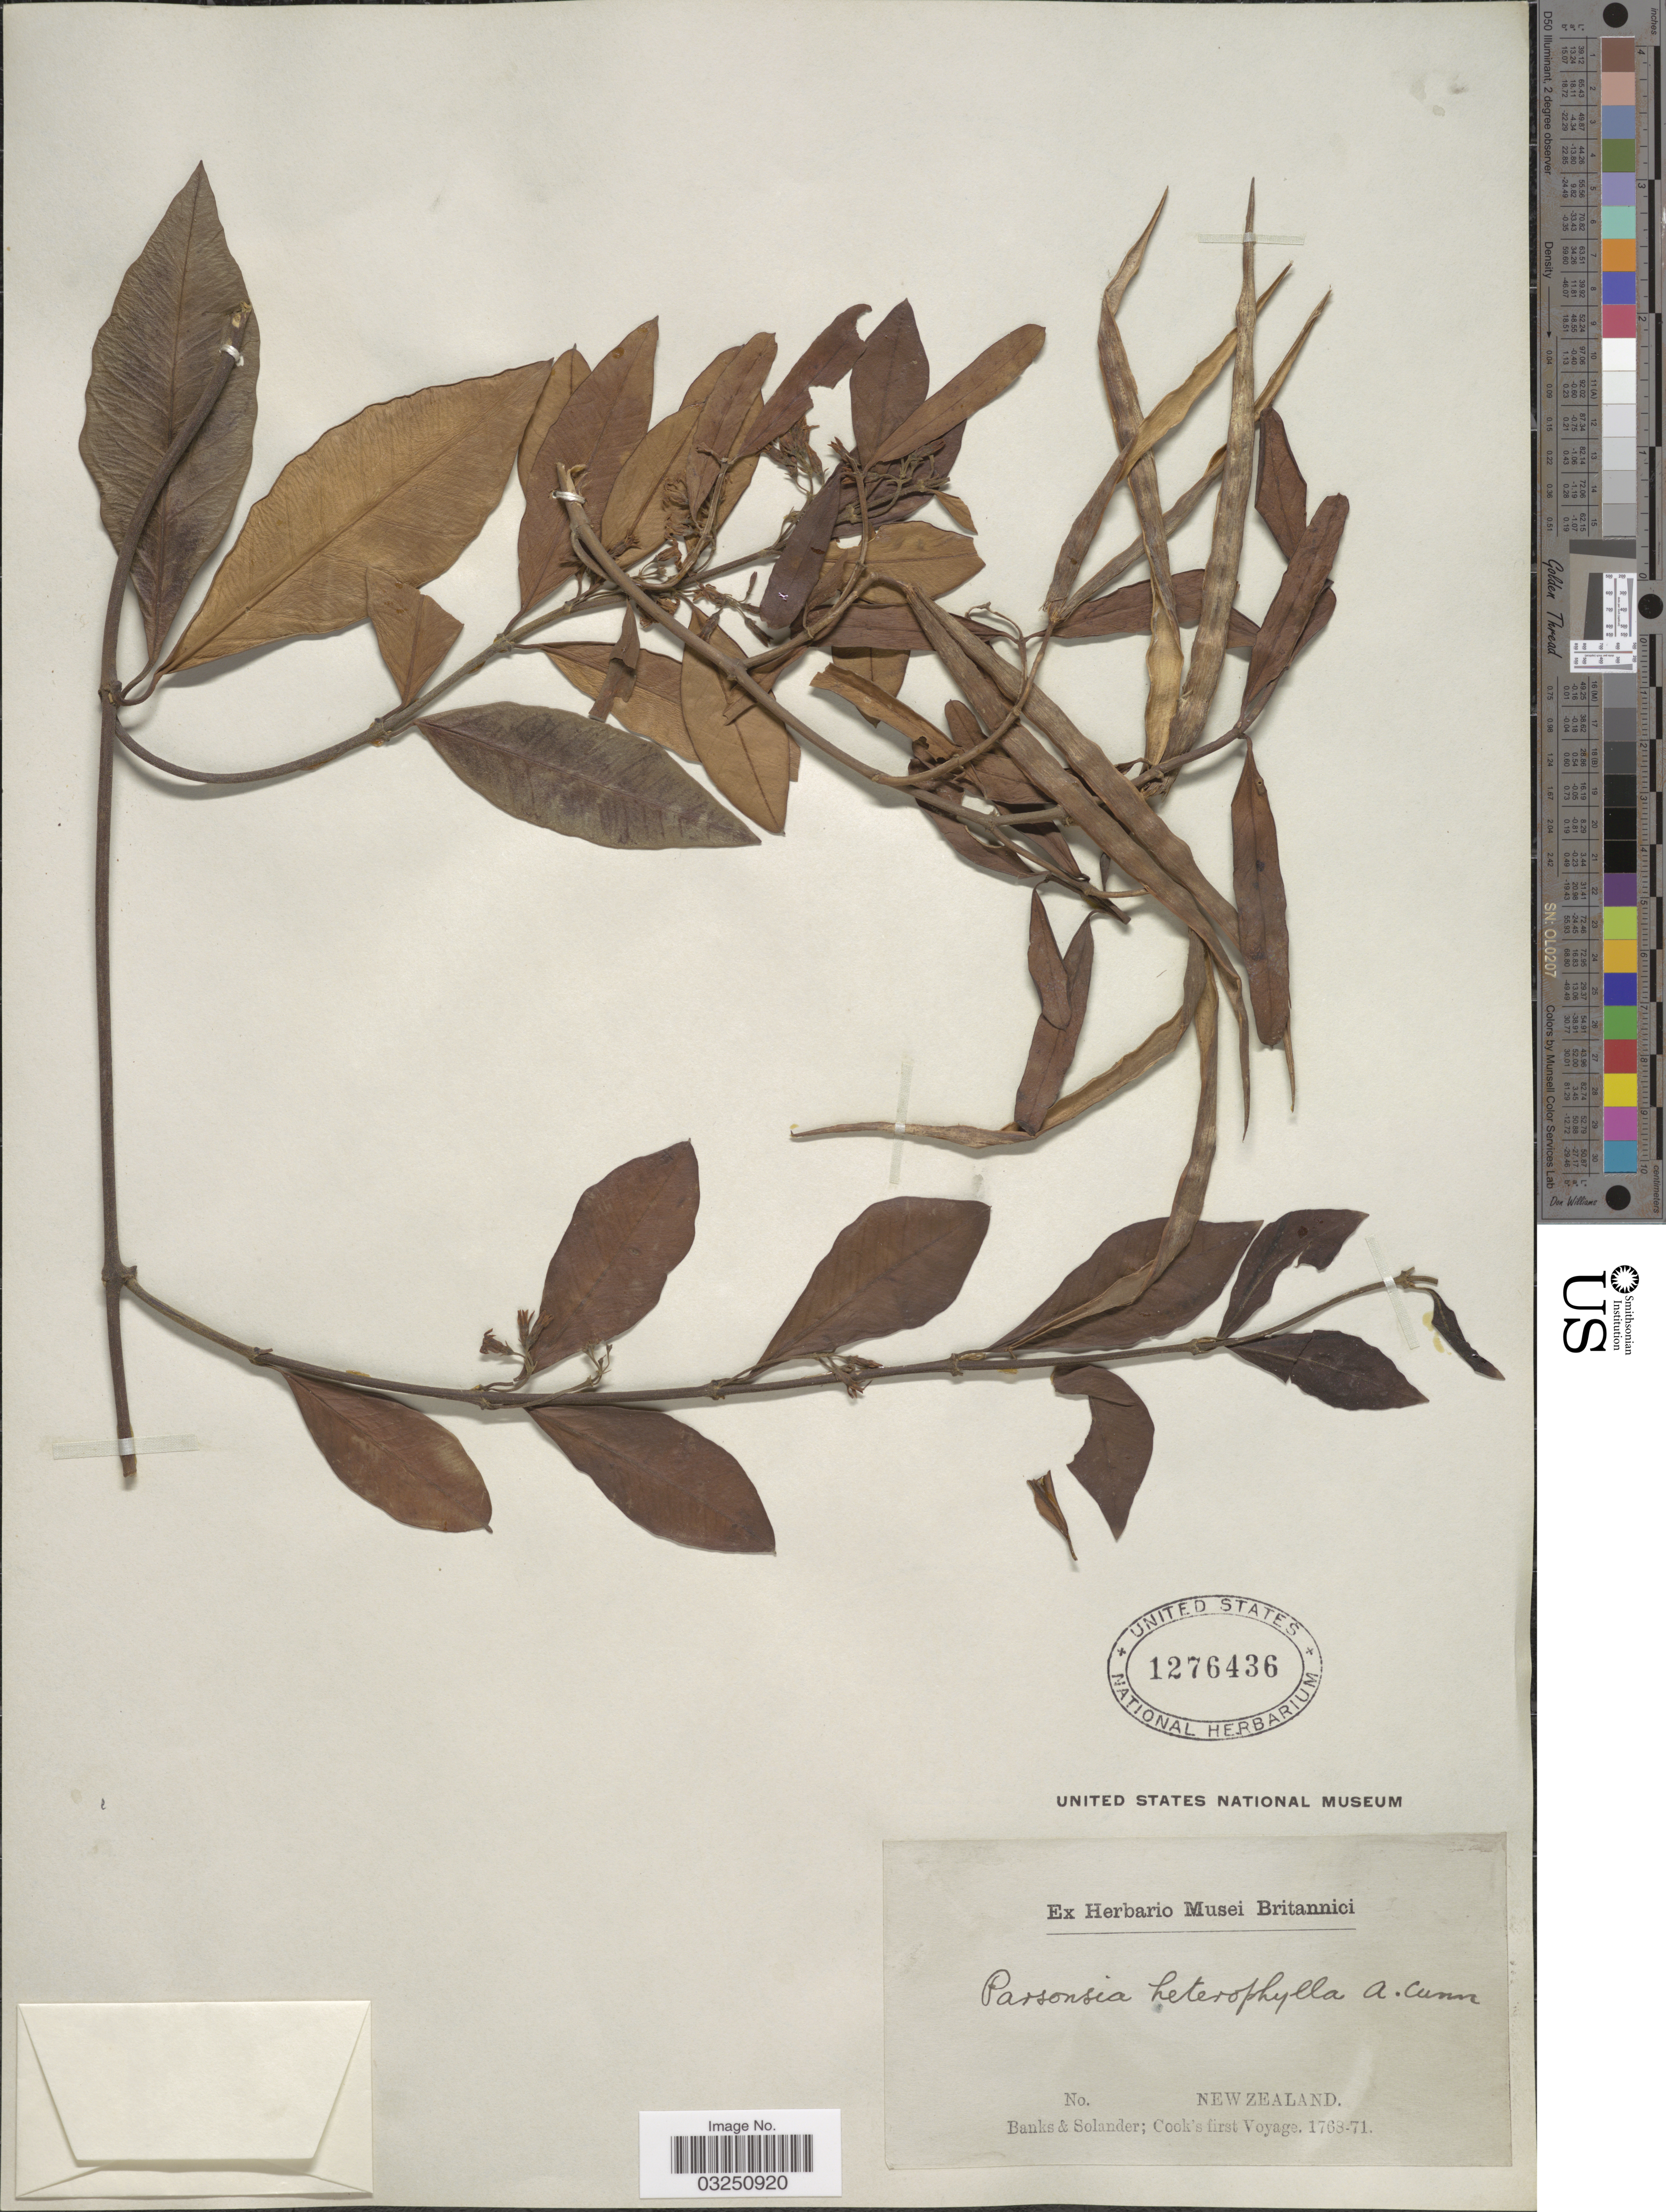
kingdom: Plantae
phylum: Tracheophyta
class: Magnoliopsida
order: Gentianales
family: Apocynaceae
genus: Parsonsia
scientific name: Parsonsia heterophylla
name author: A. Cunn.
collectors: -- Banks & -- Solander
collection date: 1768/1771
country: New Zealand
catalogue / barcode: US 1276436